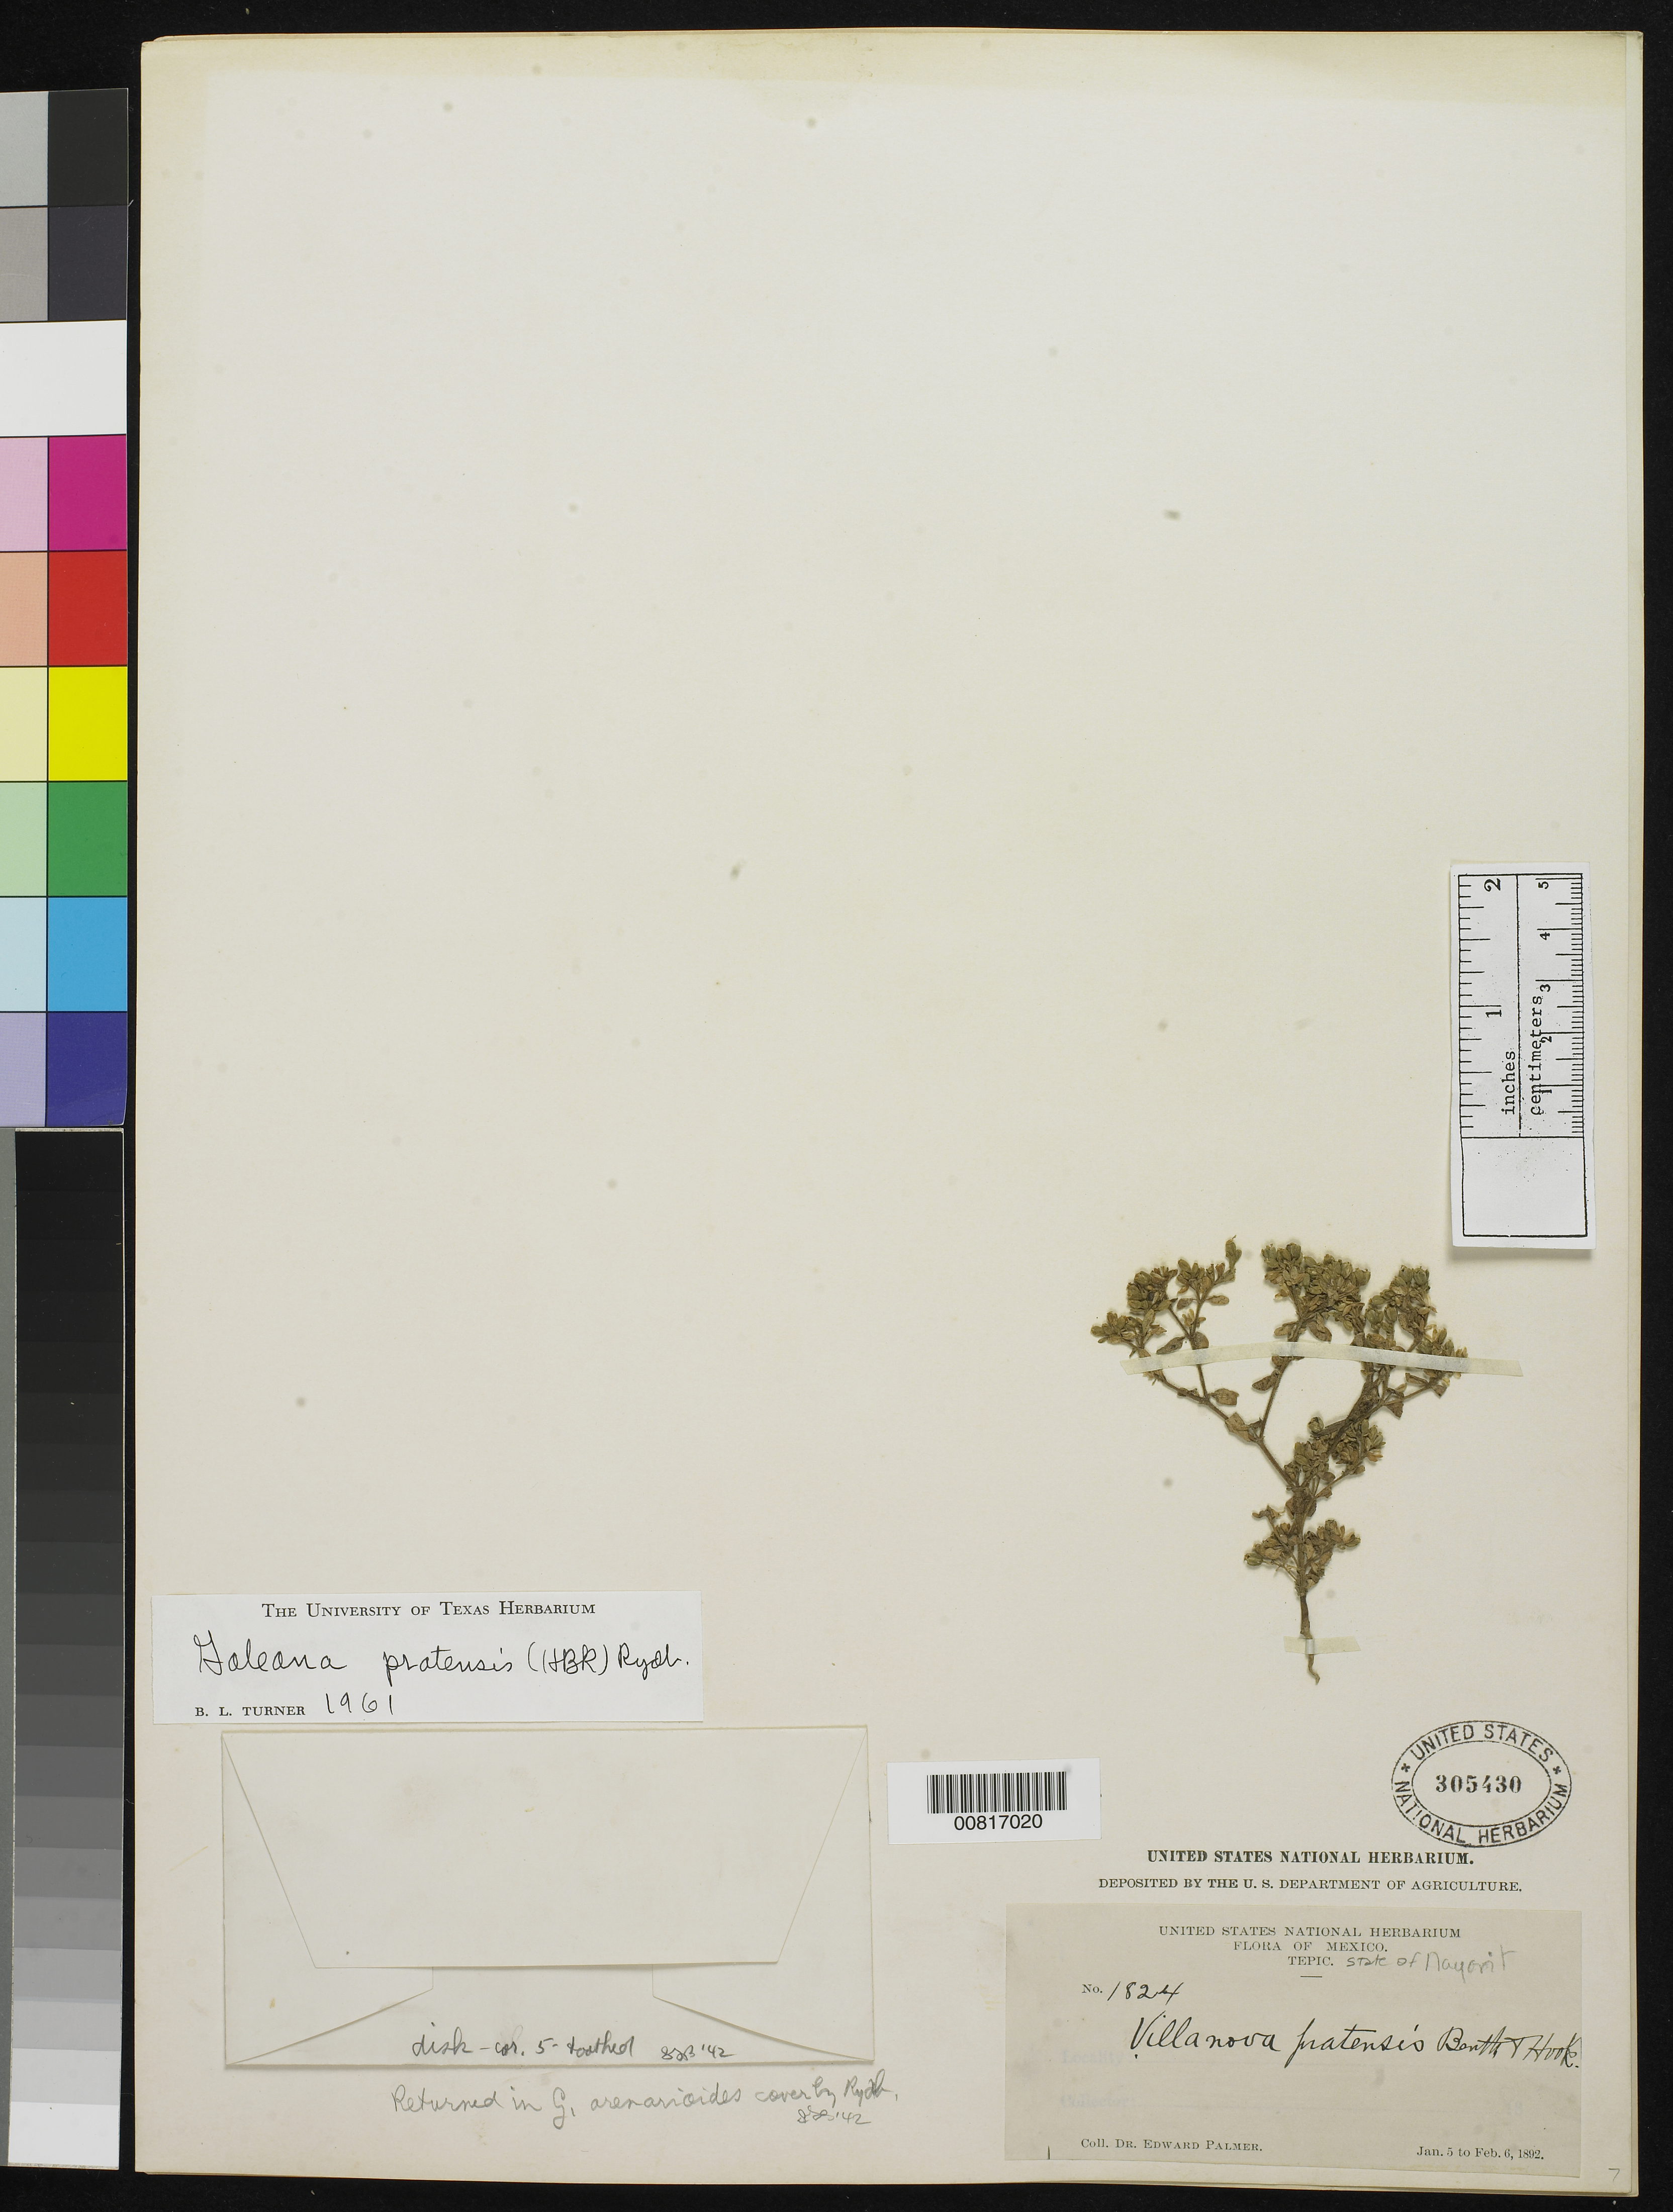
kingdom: Plantae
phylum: Tracheophyta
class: Magnoliopsida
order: Asterales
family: Asteraceae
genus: Galeana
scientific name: Galeana pratensis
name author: (Kunth) Rydb.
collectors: E. Palmer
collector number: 1824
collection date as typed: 05 Jan 1892 to 06 Feb 1892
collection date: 1892-01-05/1892-02-06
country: Mexico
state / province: Nayarit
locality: Tepic, Nayarit.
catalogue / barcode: US 305430